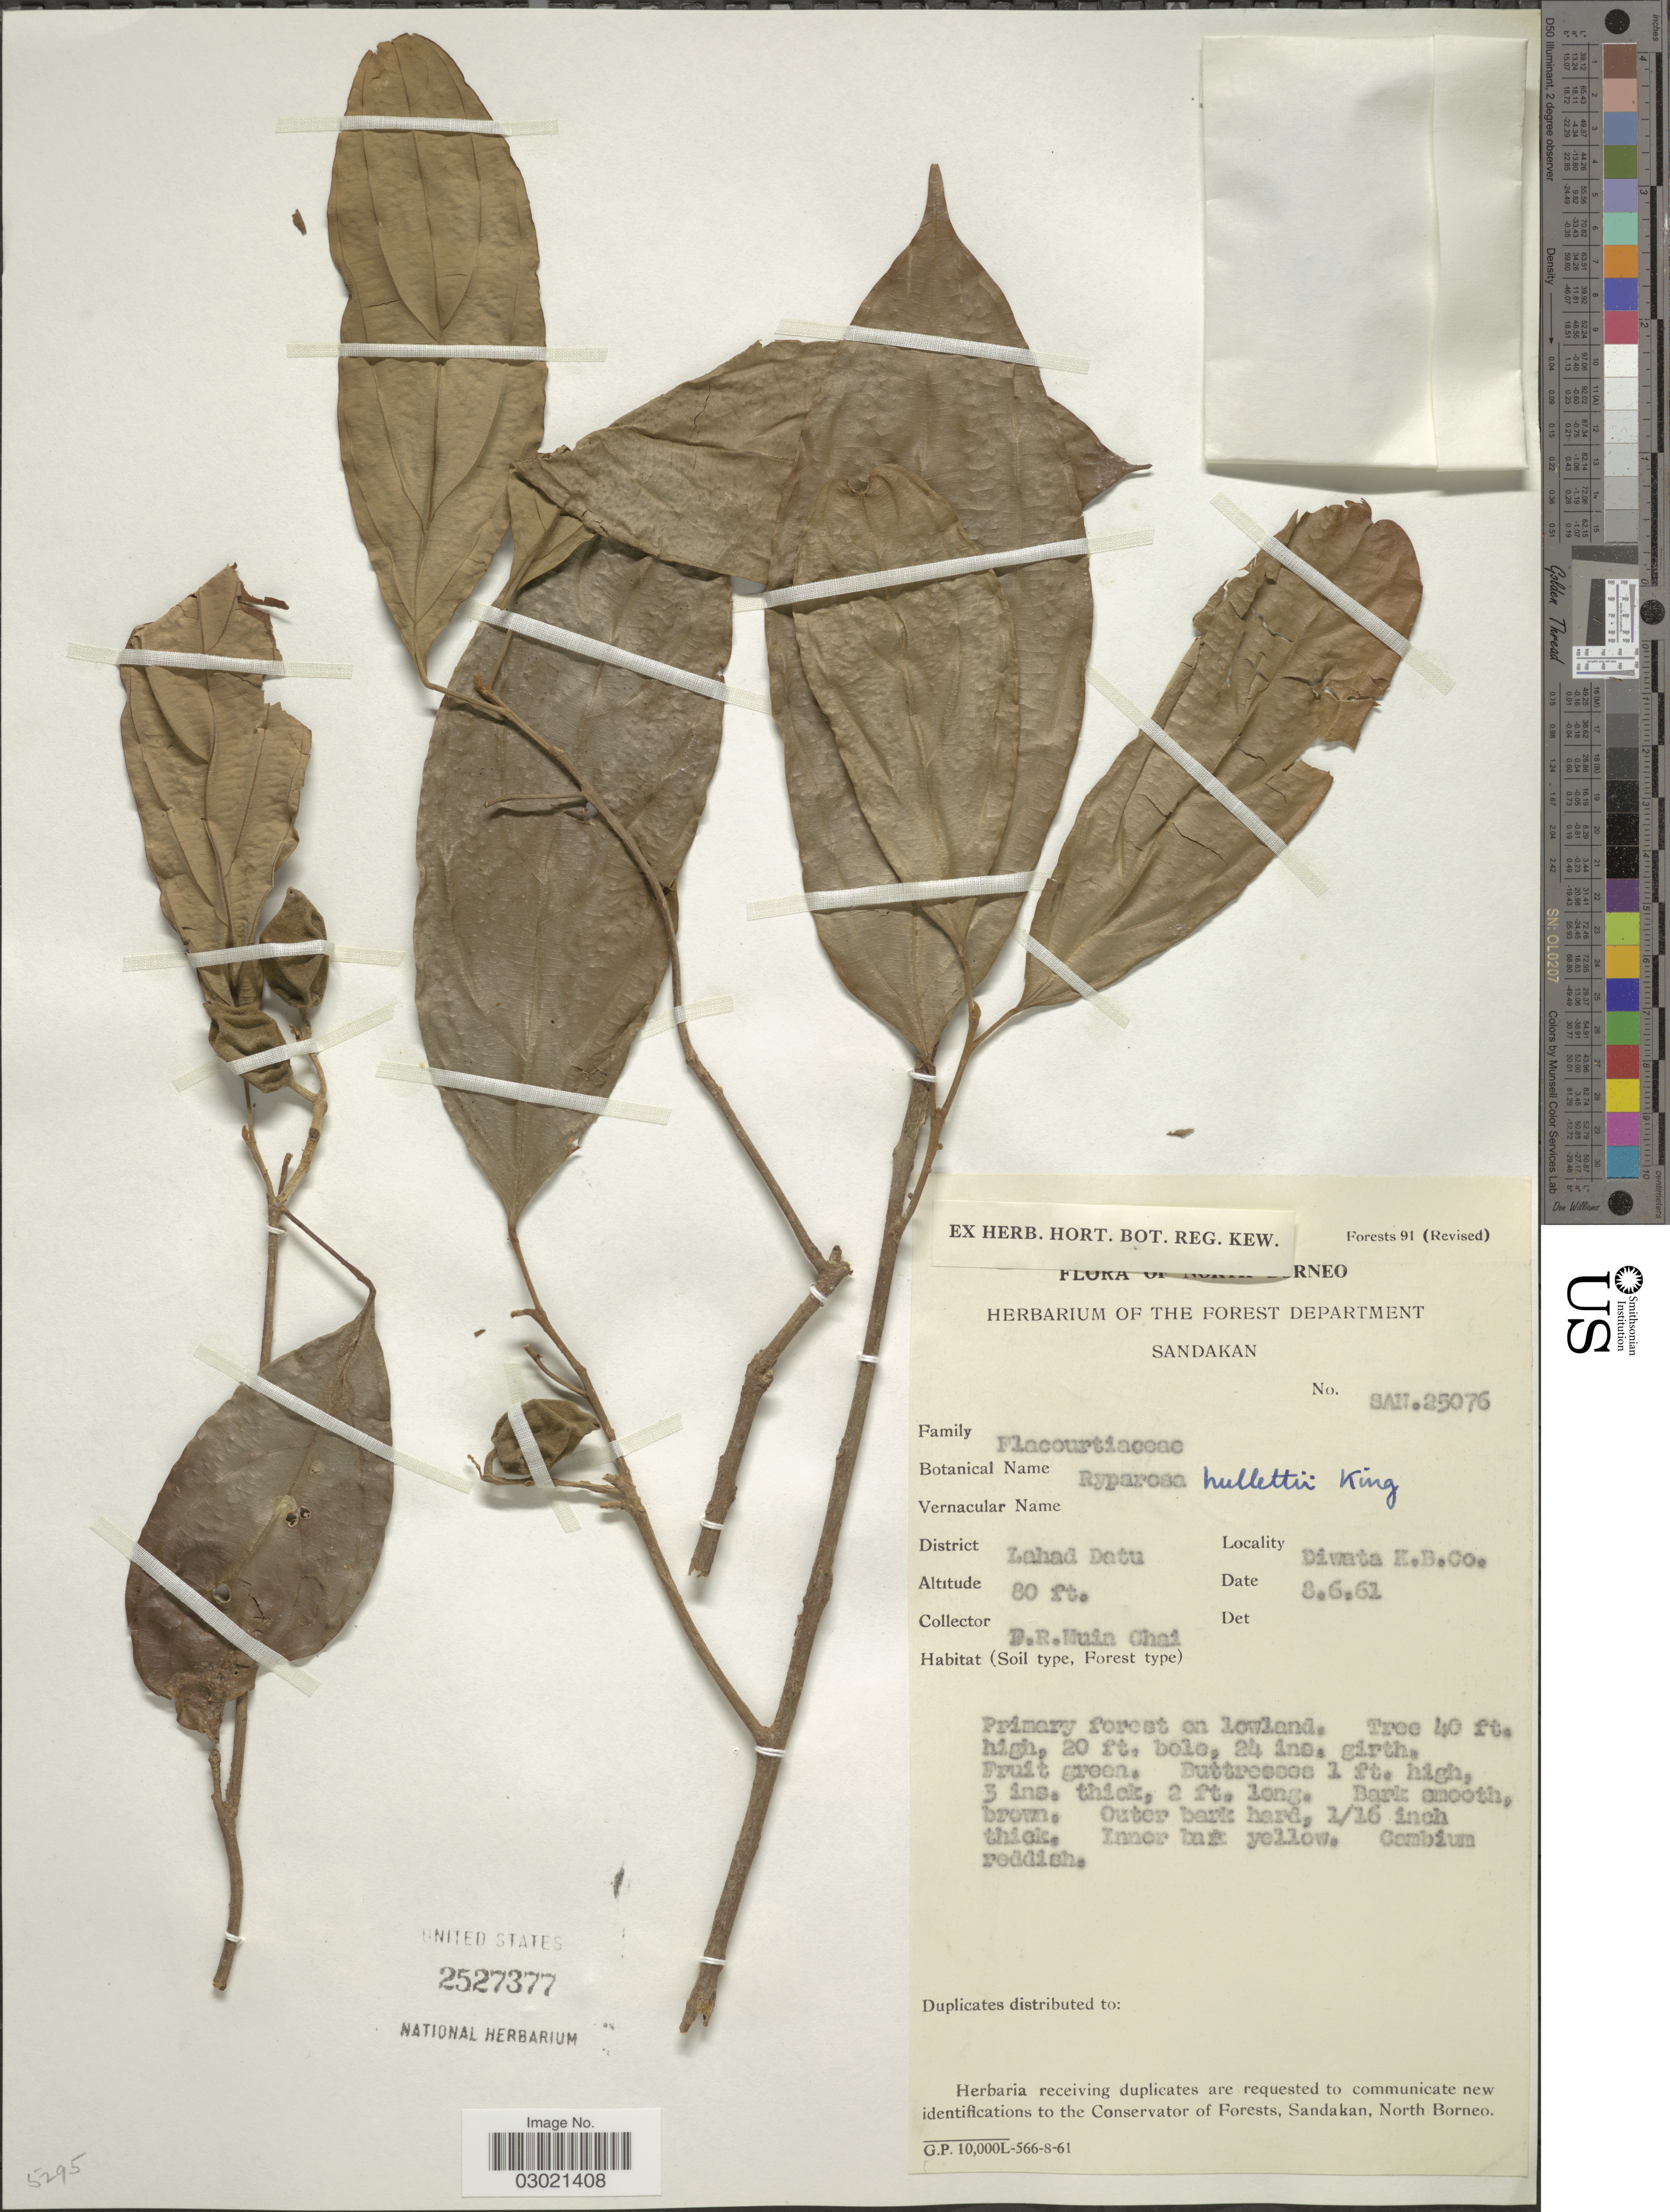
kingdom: Plantae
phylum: Tracheophyta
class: Magnoliopsida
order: Malpighiales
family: Achariaceae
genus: Ryparosa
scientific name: Ryparosa hullettii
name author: King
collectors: F. Chai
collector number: SAN.25076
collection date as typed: Transcribed d/m/y: 8/6/61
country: Malaysia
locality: North Borneo. District Lahad Datu, Diwata E. B. Co.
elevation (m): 24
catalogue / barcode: US 2527377